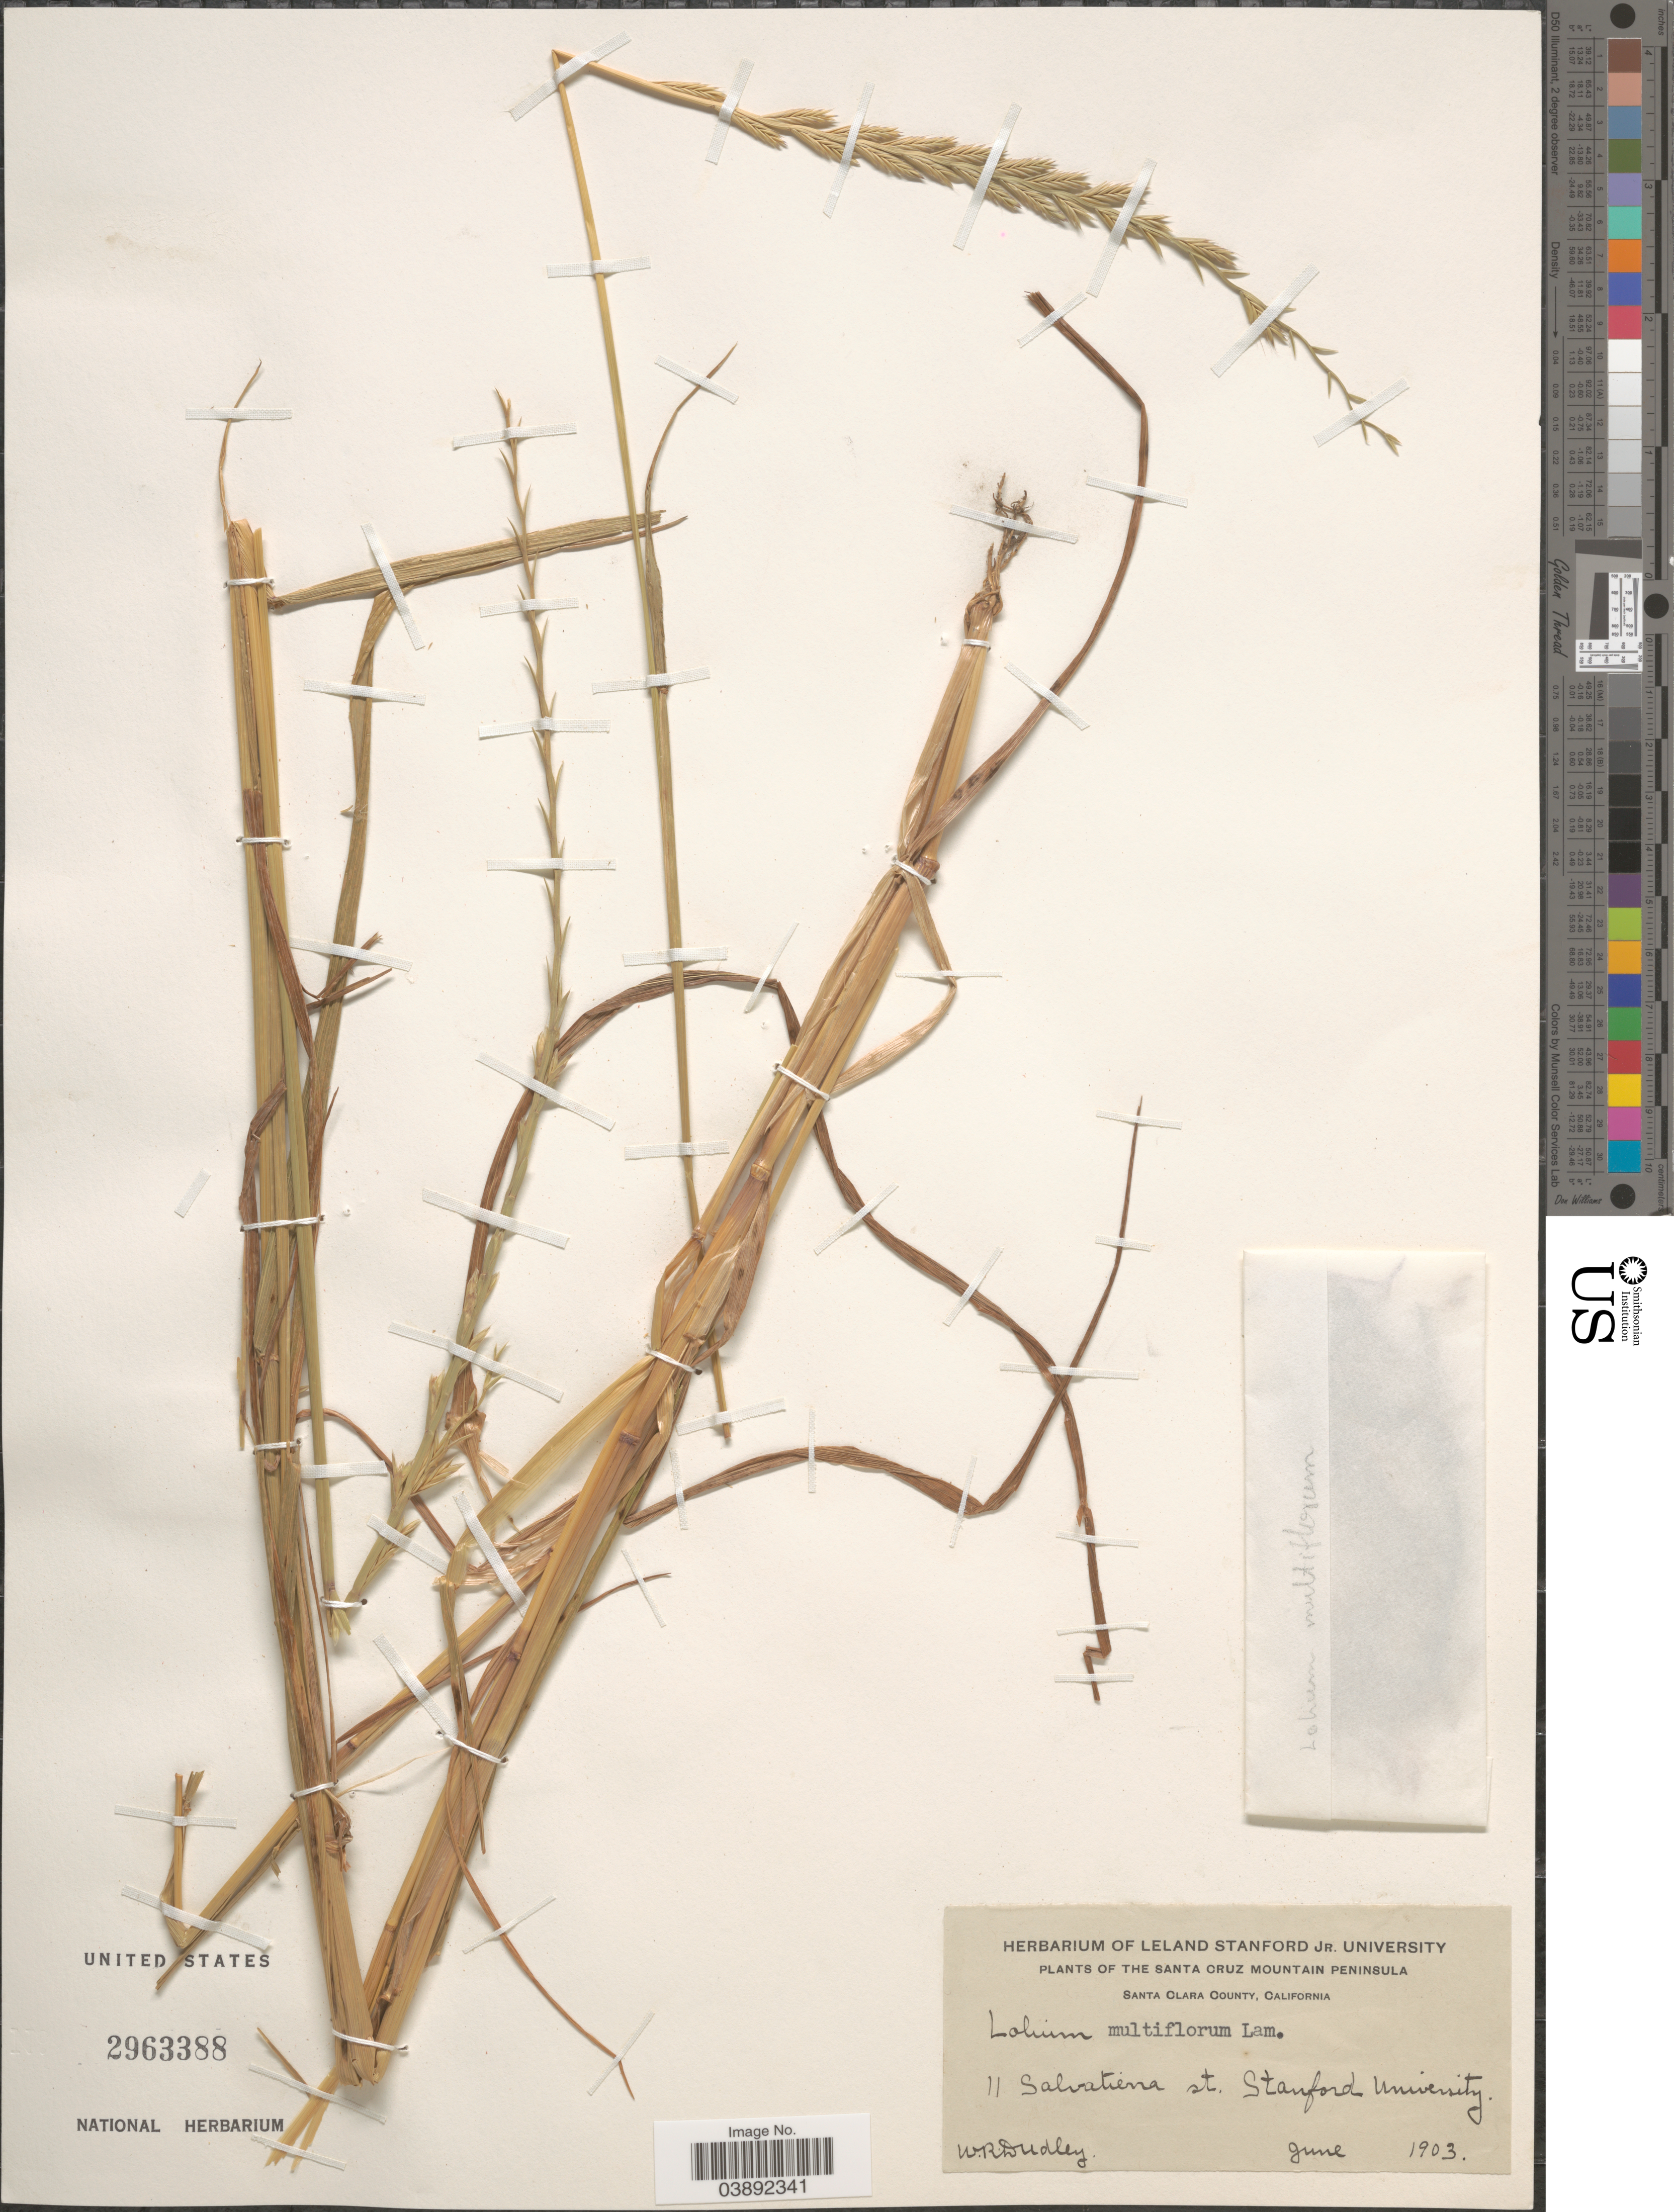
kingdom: Plantae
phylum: Tracheophyta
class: Liliopsida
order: Poales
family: Poaceae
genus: Lolium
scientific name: Lolium multiflorum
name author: Lam.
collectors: W. Dudley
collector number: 11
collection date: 1903-06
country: United States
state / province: California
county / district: Santa Clara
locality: The Santa Cruz Mountain Peninsula. Santa Clara County. Salvatierra st. Stanford University.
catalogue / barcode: US 2963388